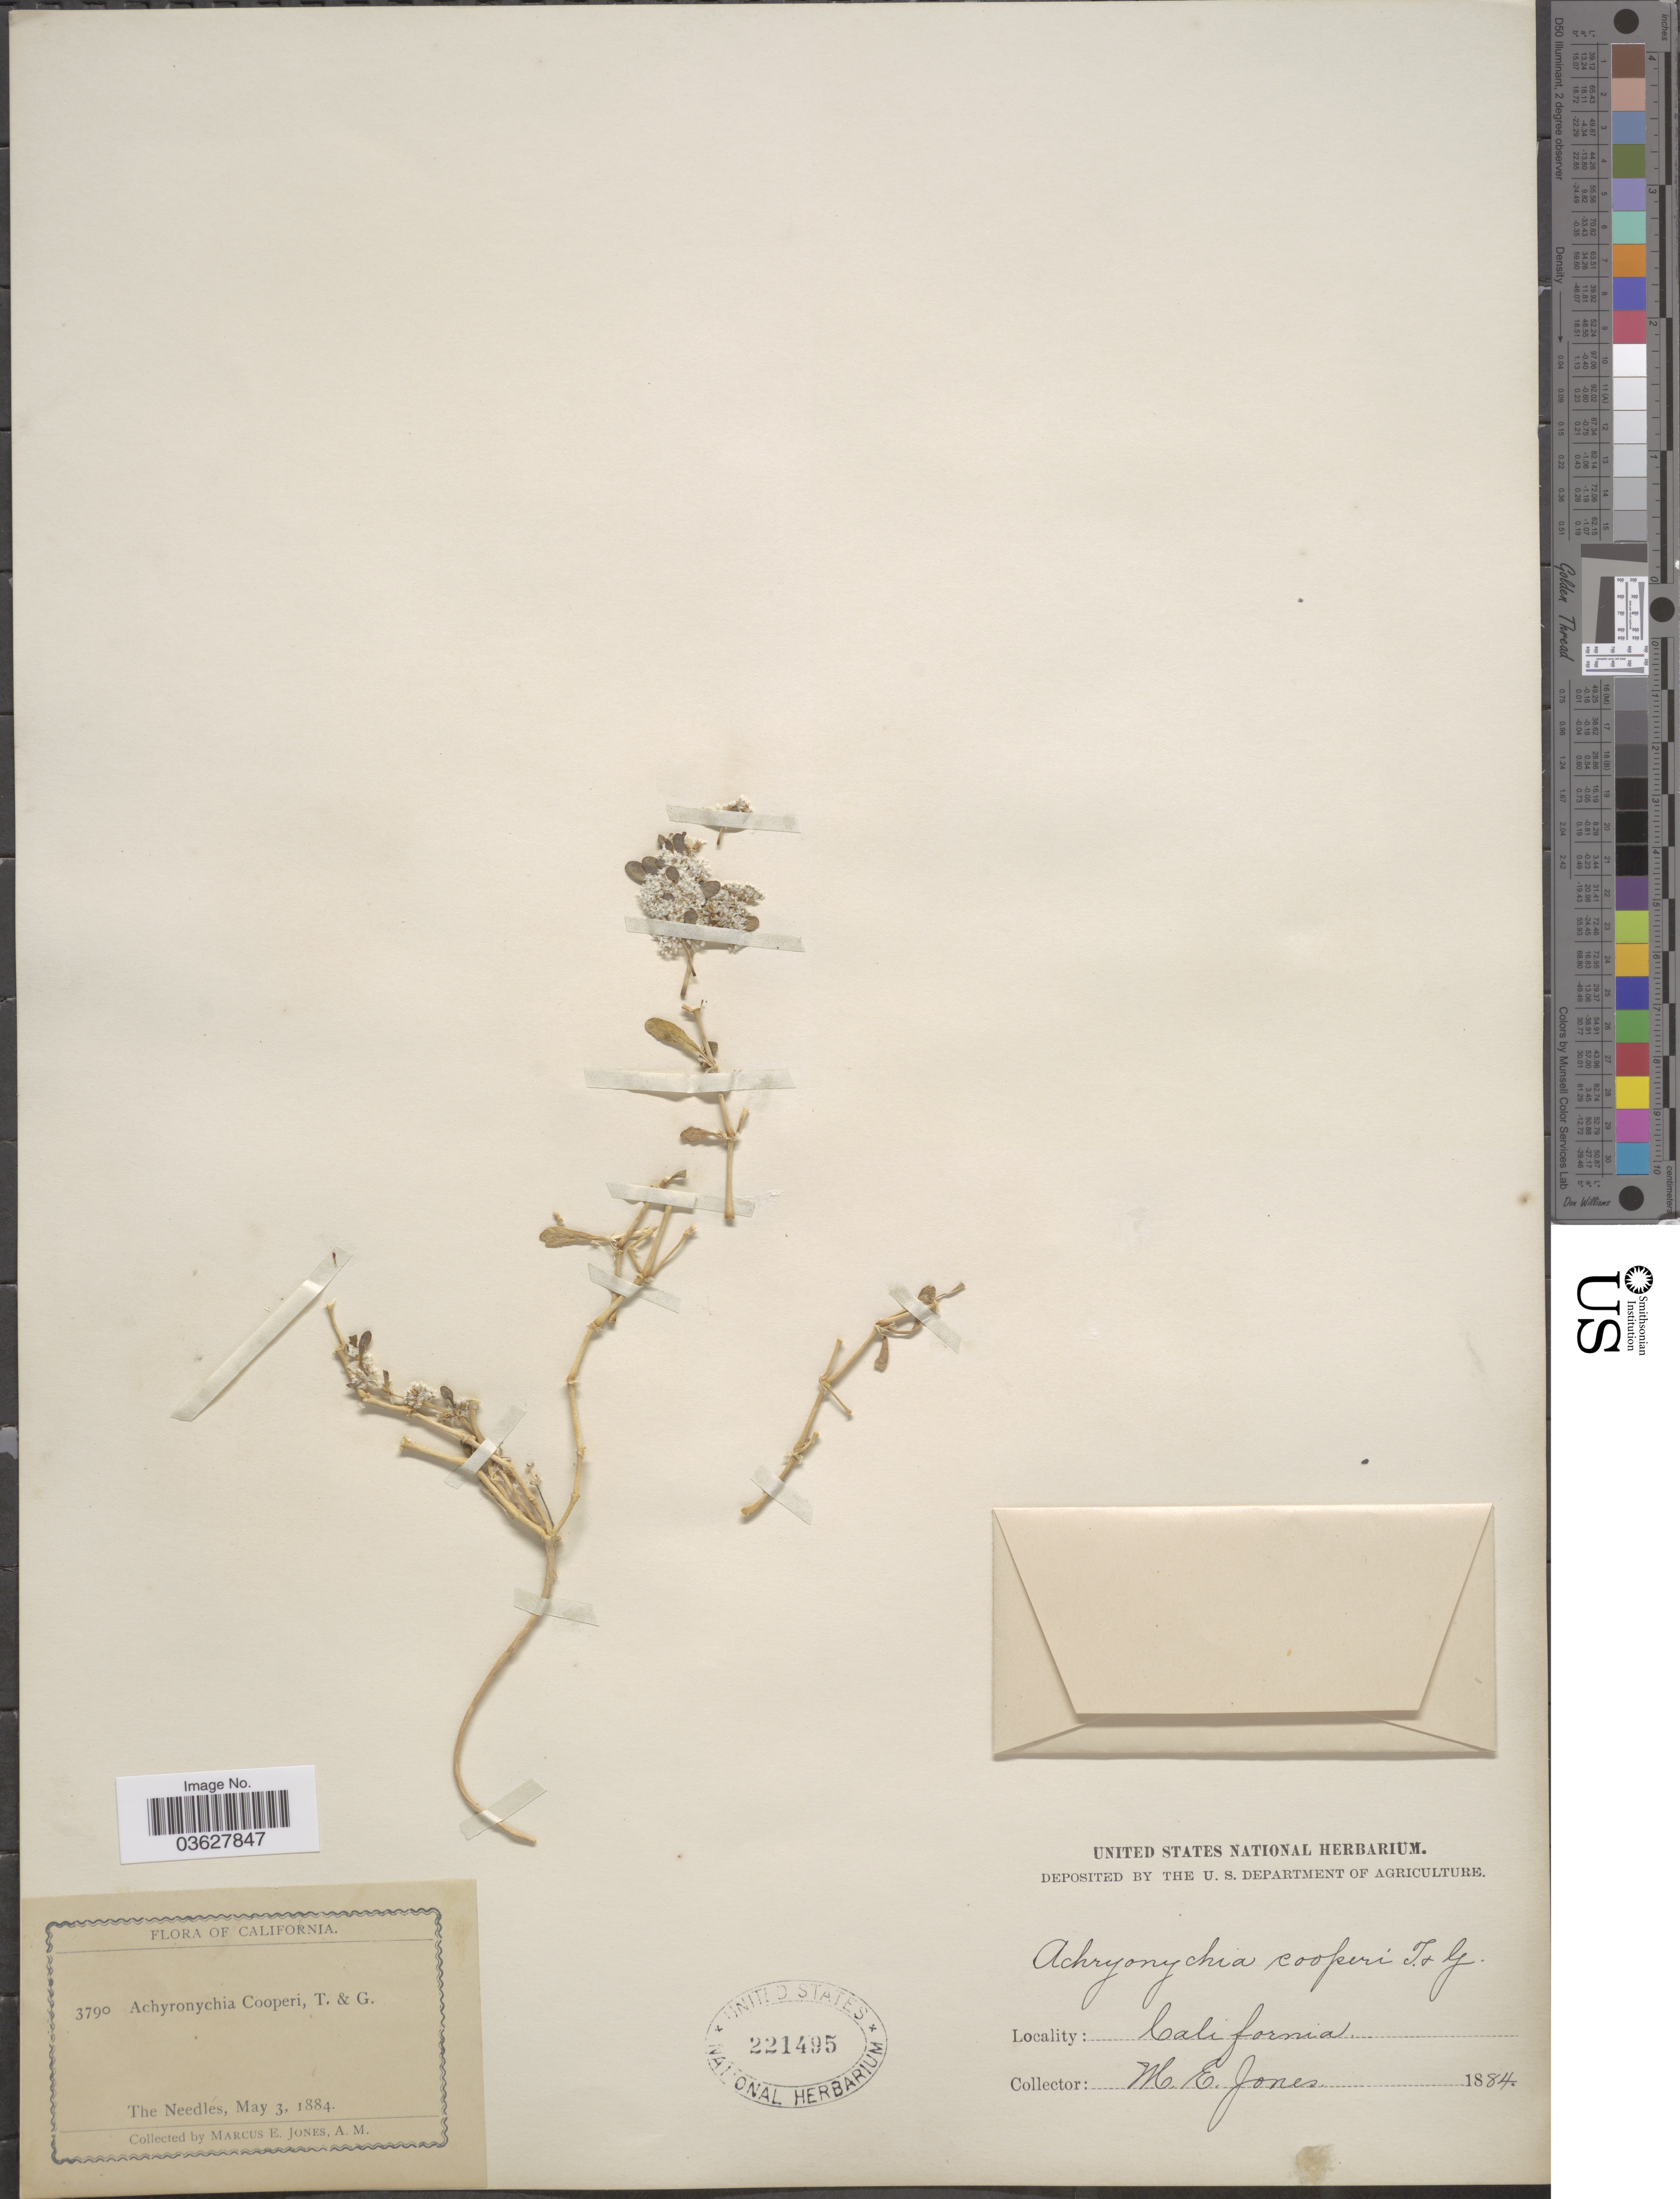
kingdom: Plantae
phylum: Tracheophyta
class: Magnoliopsida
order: Caryophyllales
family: Caryophyllaceae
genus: Achyronychia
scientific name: Achyronychia cooperi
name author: A. Gray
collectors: M. E. Jones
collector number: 3790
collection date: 1884-05-03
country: United States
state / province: California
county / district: San Bernardino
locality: The Needles.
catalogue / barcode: US 221495